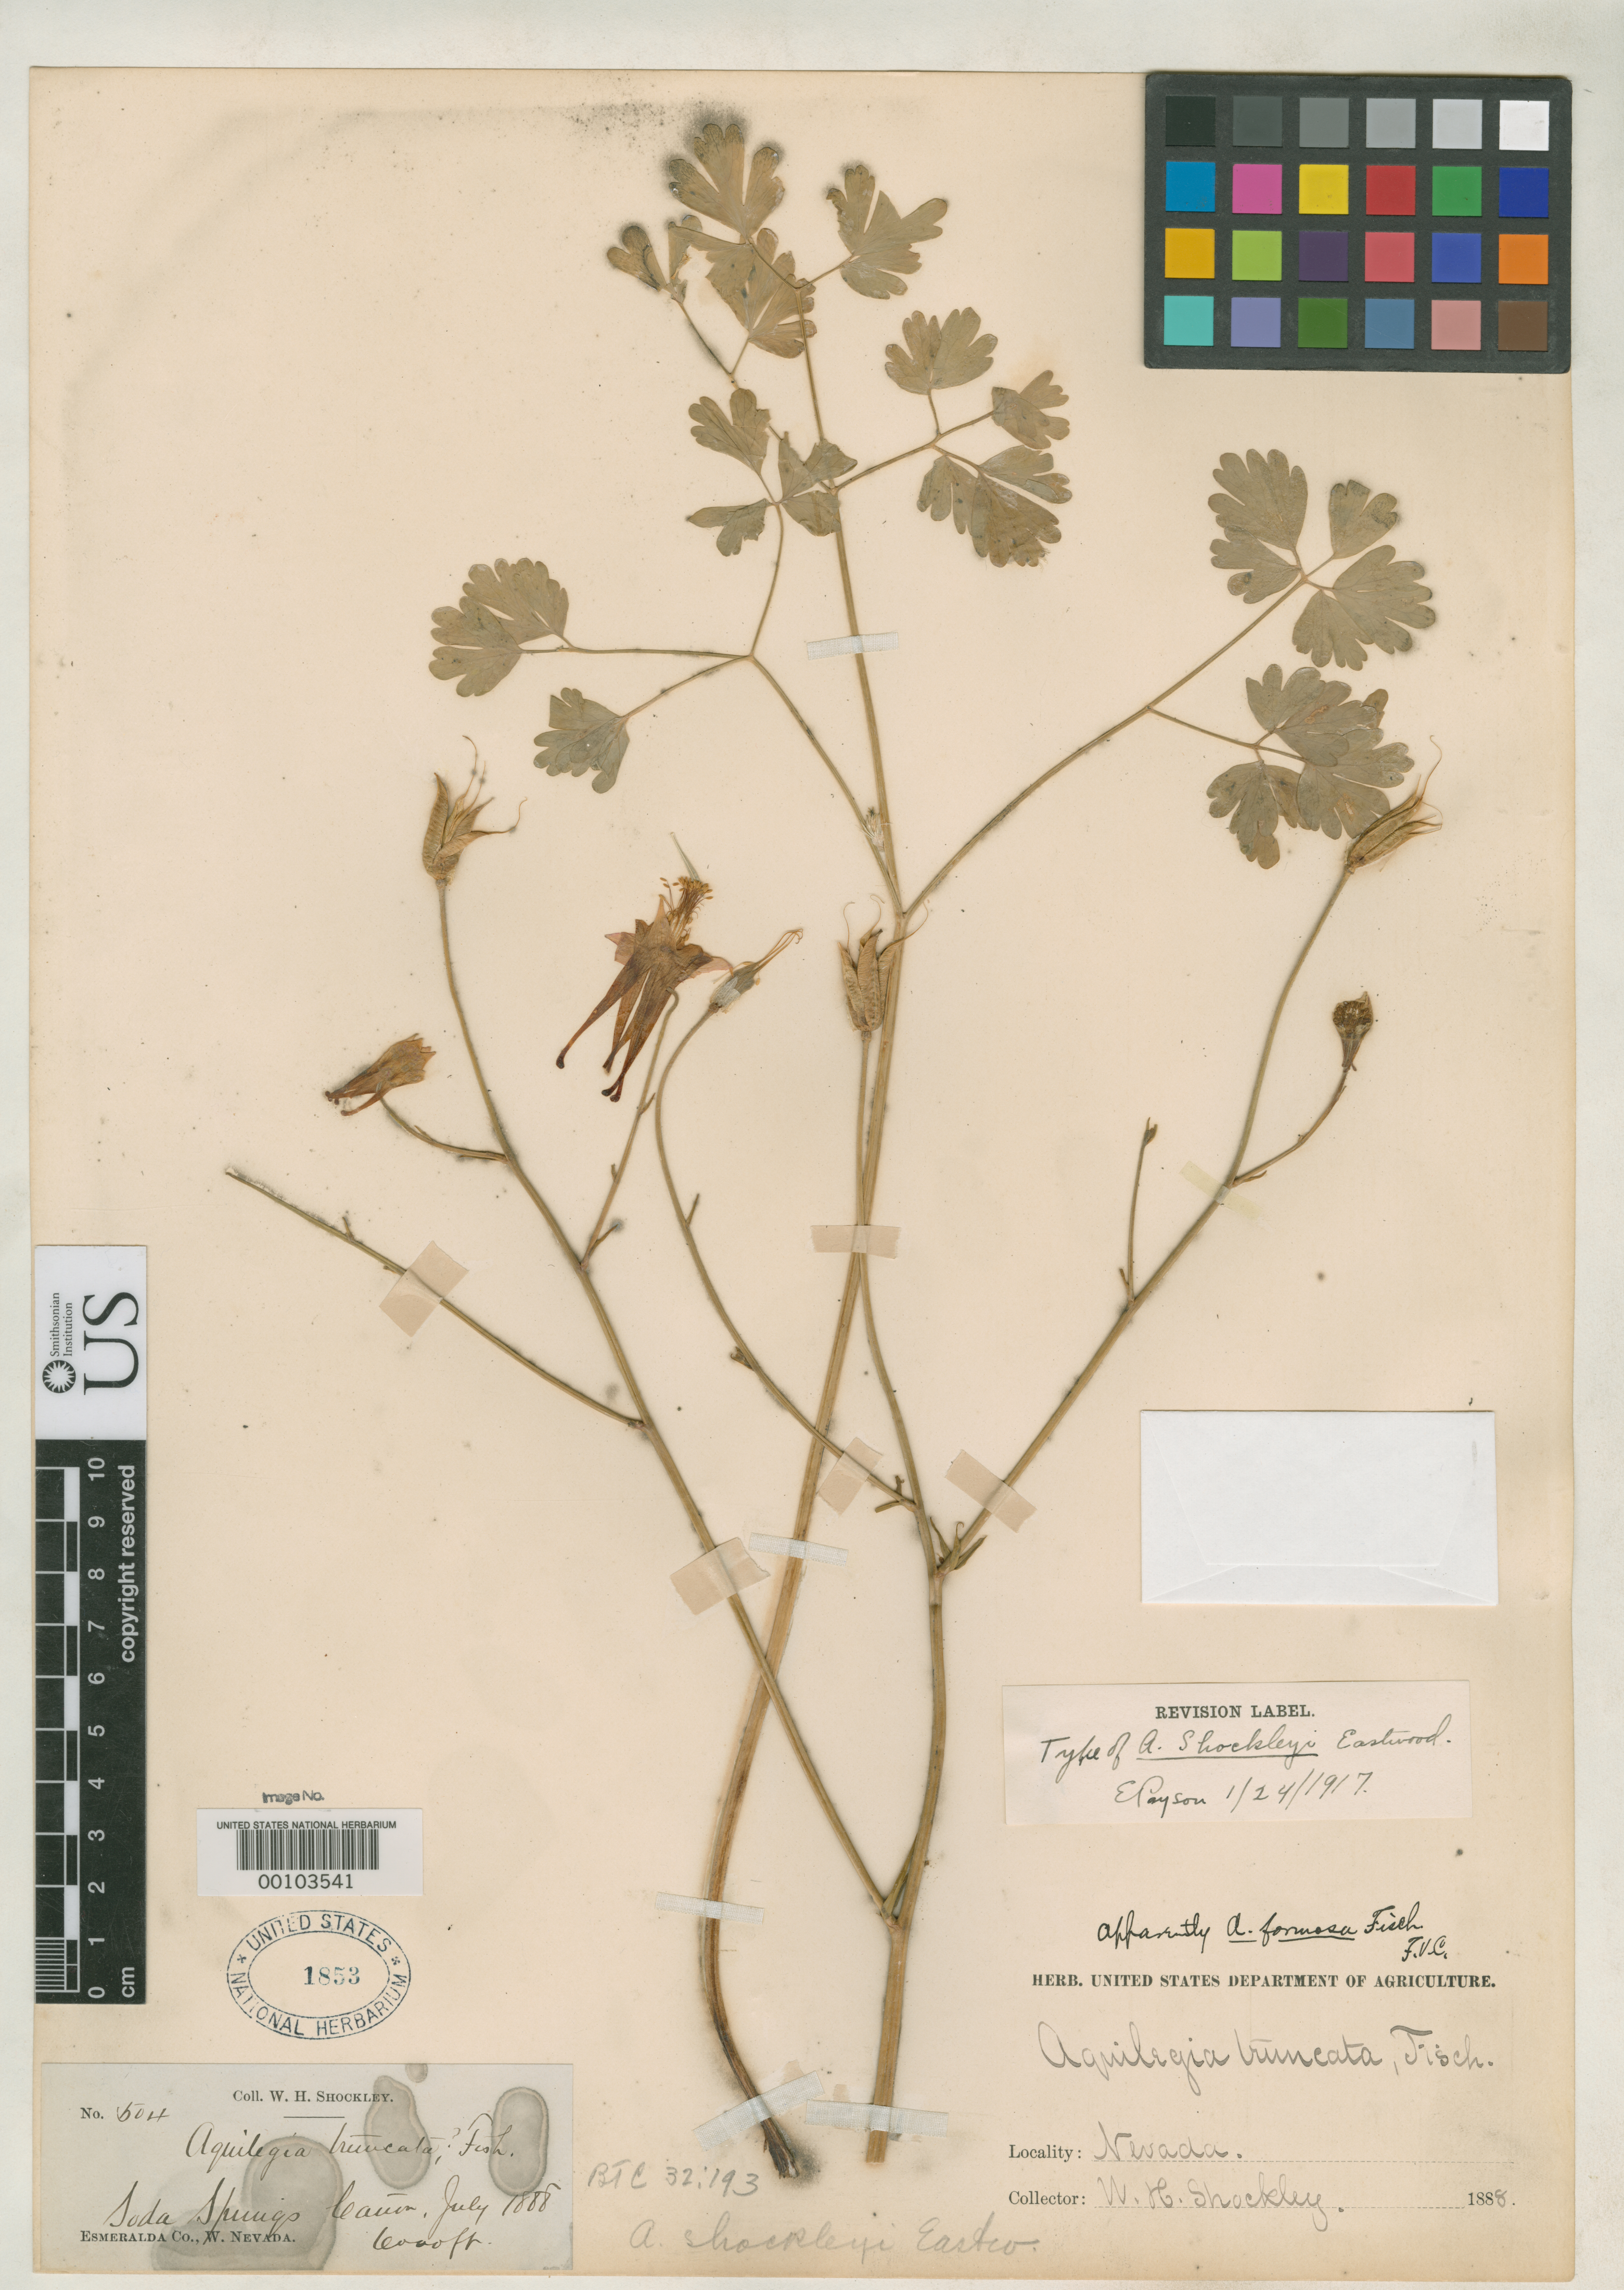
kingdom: Plantae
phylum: Tracheophyta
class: Magnoliopsida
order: Ranunculales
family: Ranunculaceae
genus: Aquilegia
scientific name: Aquilegia shockleyi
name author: Eastw.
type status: Isotype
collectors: W. Shockley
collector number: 504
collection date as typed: Jul 1888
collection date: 1888-07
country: United States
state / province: Nevada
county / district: Esmeralda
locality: Soda Spring Canyon.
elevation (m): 1829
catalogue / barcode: US 1853